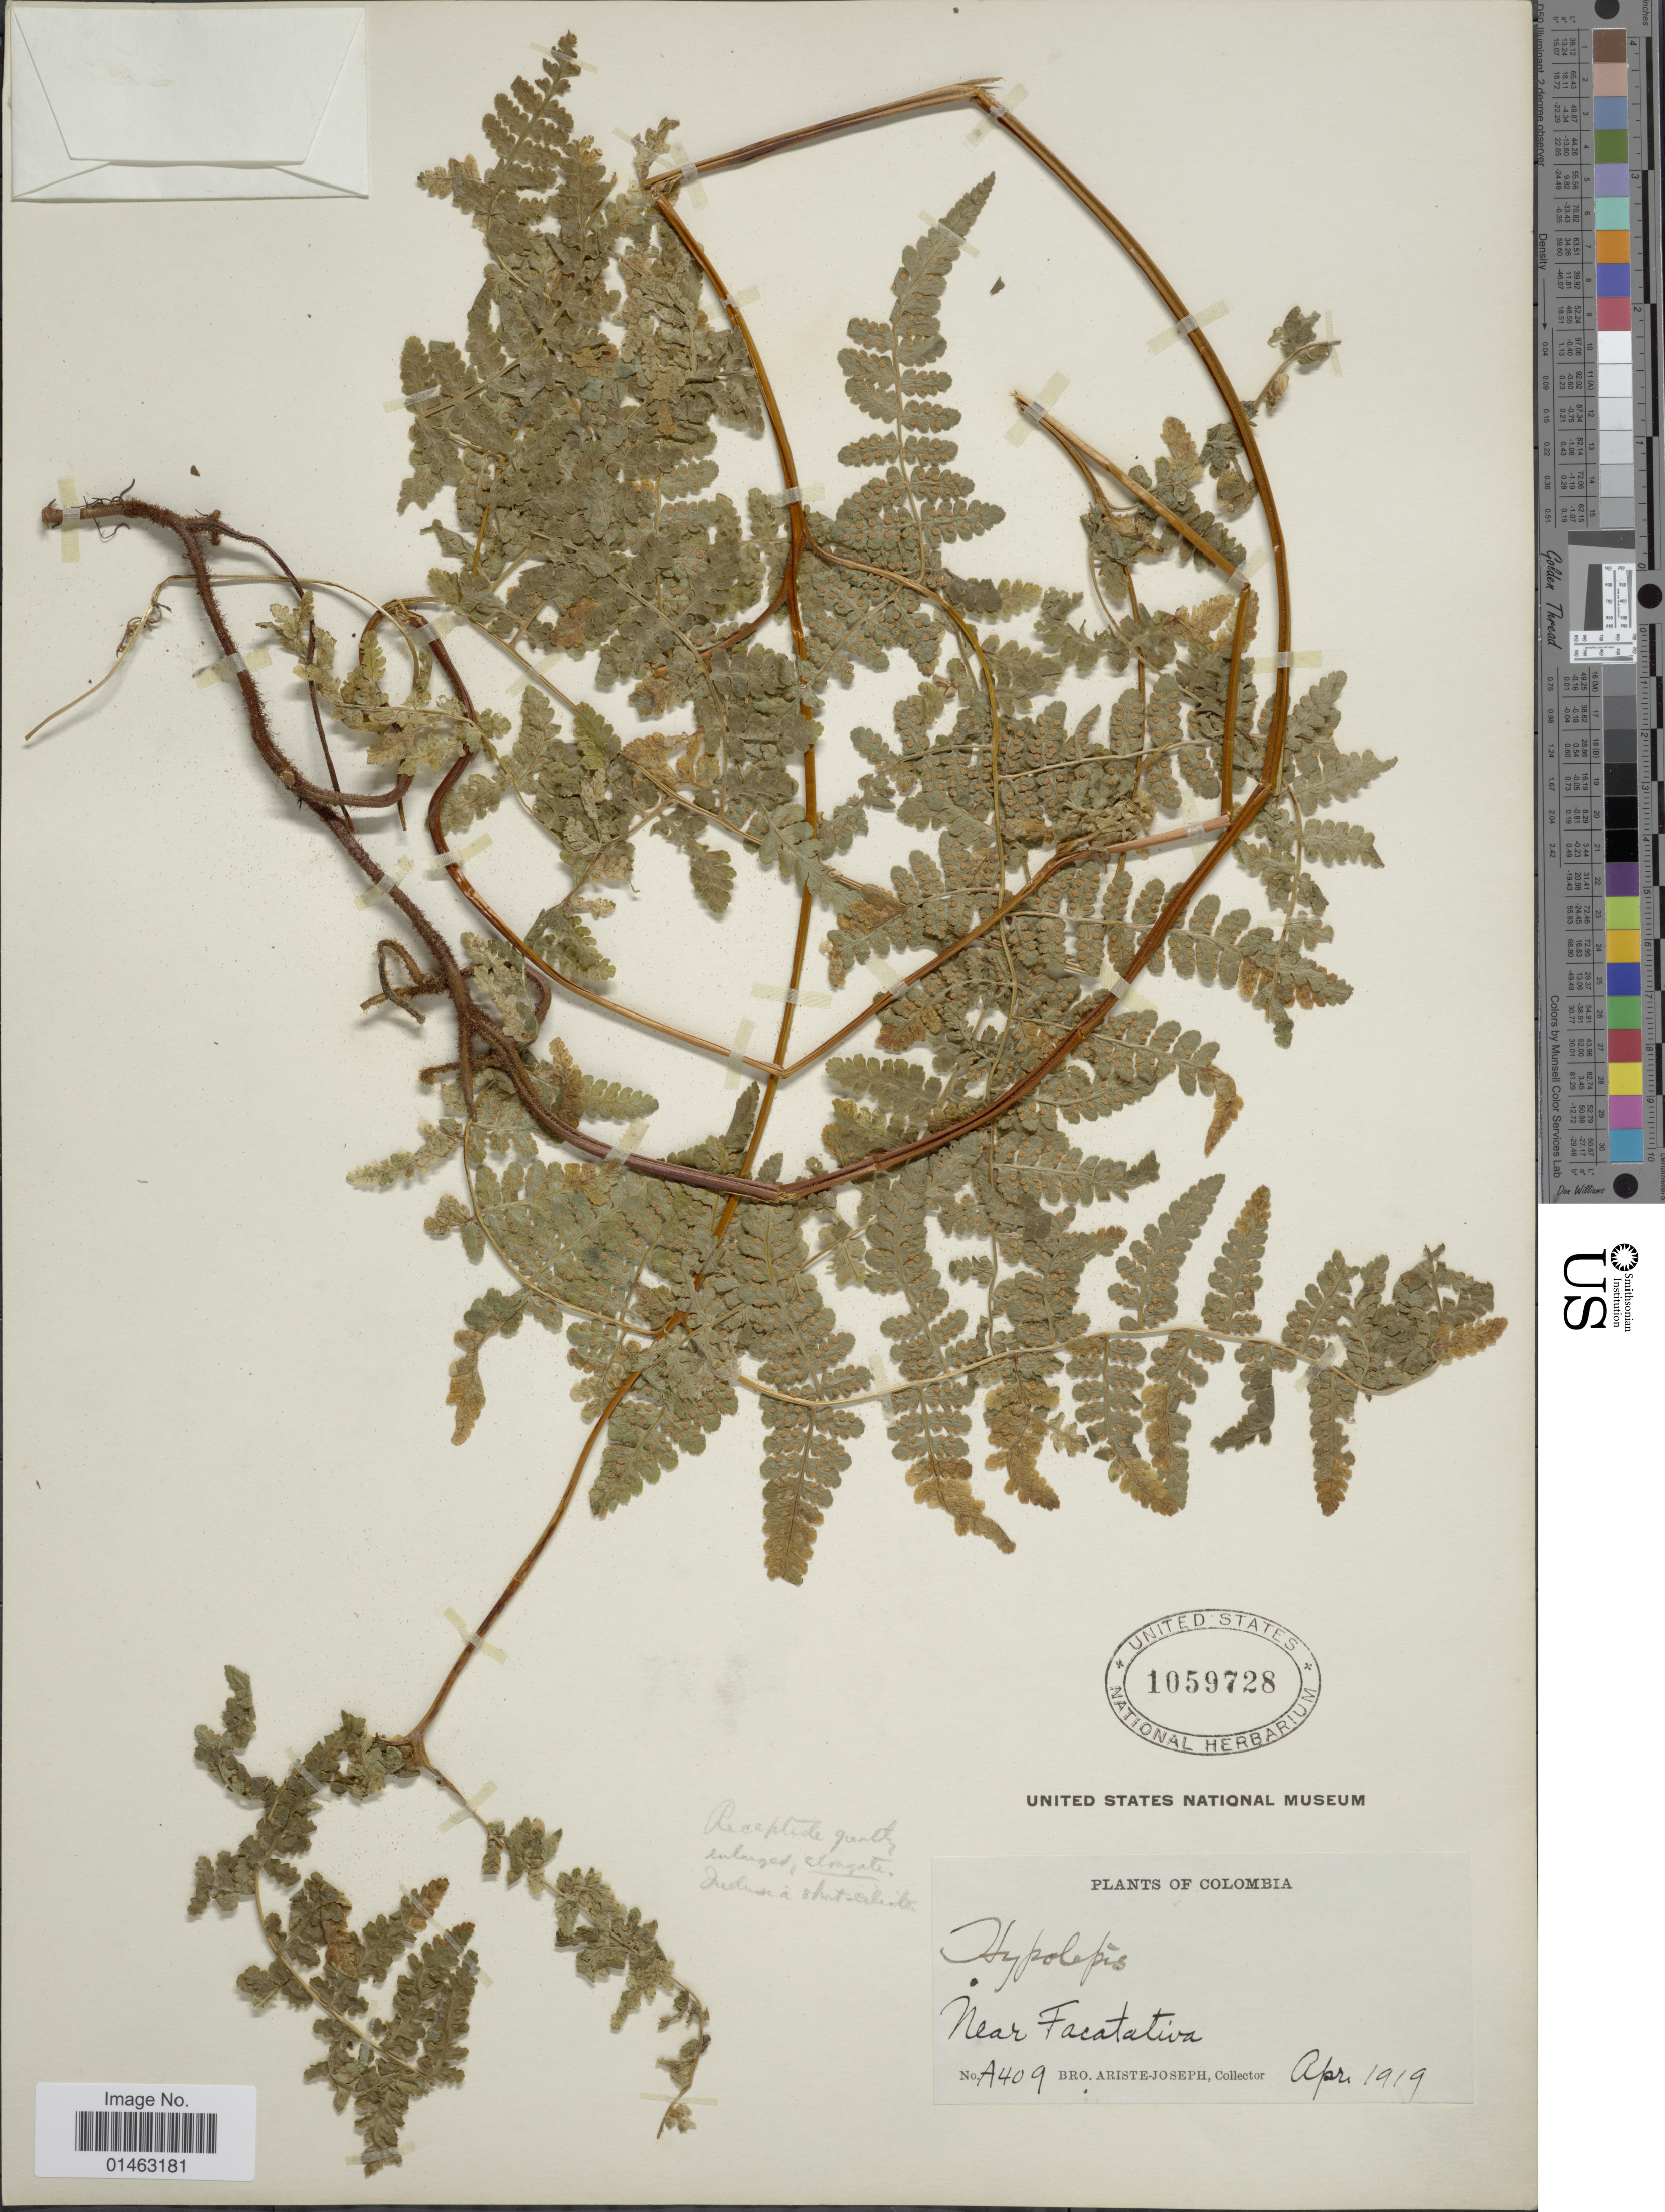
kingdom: Plantae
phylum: Tracheophyta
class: Polypodiopsida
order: Polypodiales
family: Dennstaedtiaceae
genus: Hypolepis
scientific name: Hypolepis sp.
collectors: Bro. Ariste-Joseph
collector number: A409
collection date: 1919-04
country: Colombia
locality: Facatativa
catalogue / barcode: US 1059728